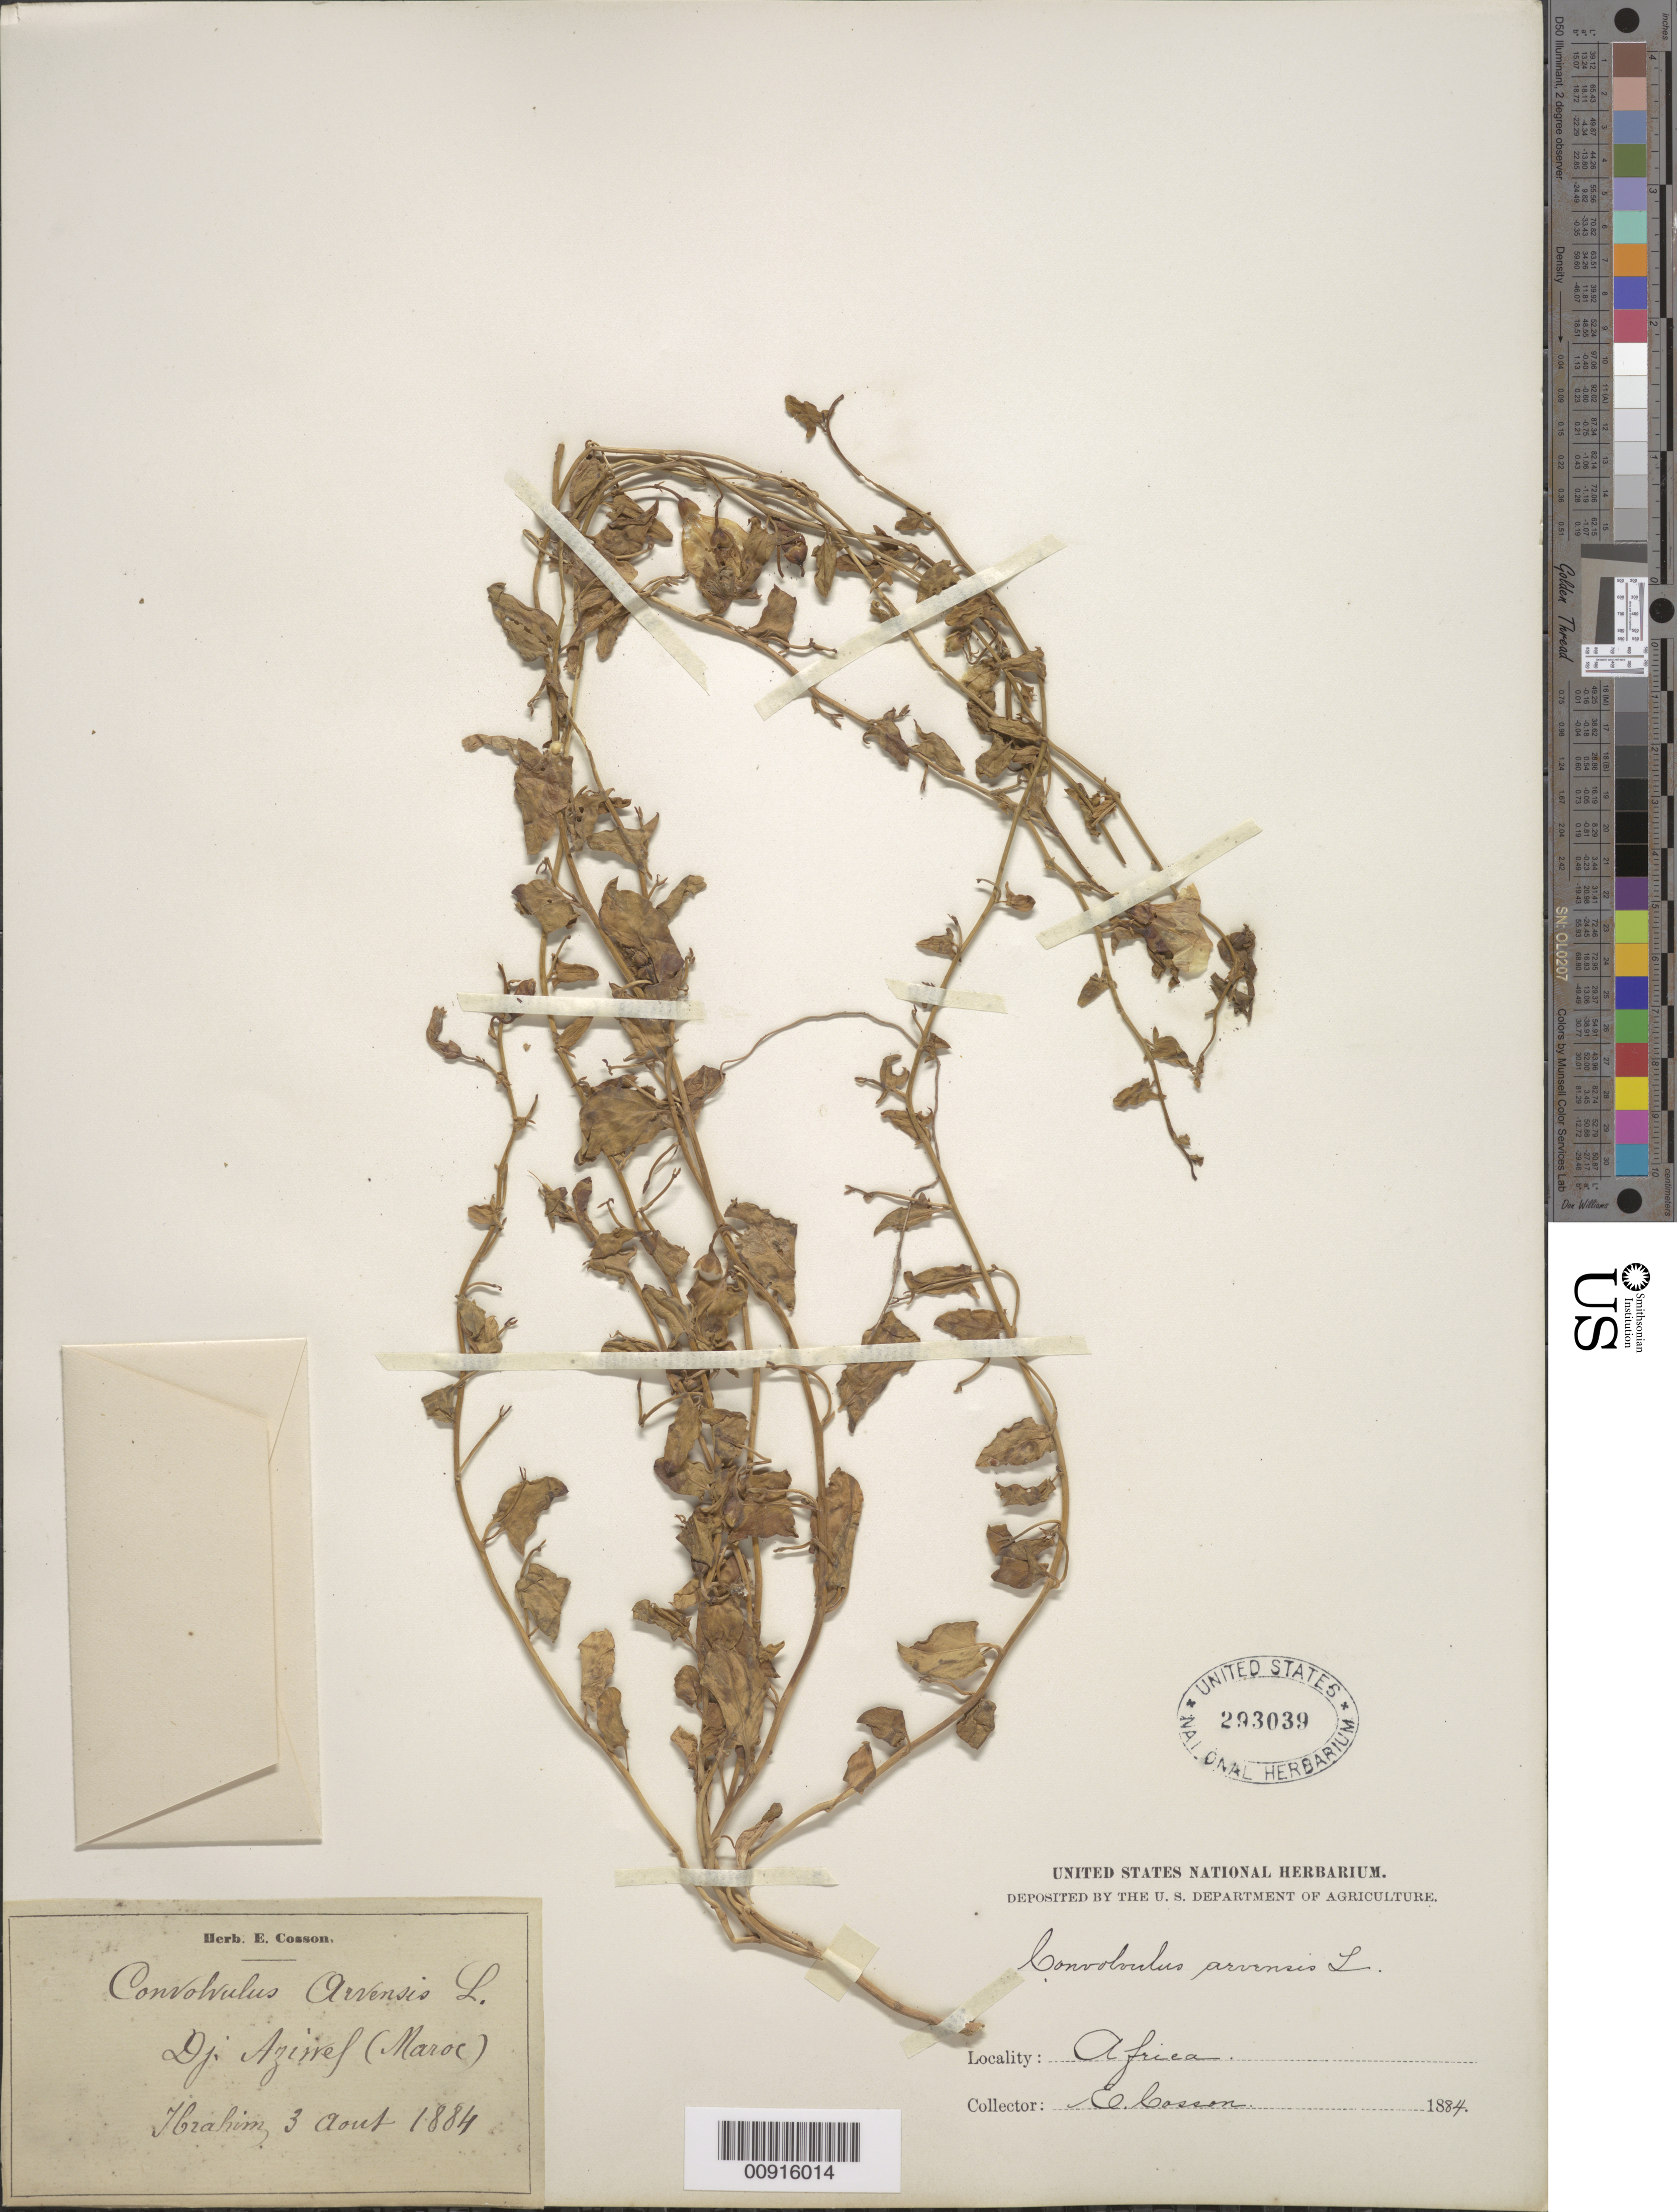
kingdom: Plantae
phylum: Tracheophyta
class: Magnoliopsida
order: Solanales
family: Convolvulaceae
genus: Convolvulus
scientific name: Convolvulus arvensis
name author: L.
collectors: E. Cosson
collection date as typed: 03 Aug 1884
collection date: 1884-08-03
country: Morocco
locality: Dj. Azirrel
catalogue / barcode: US 293039